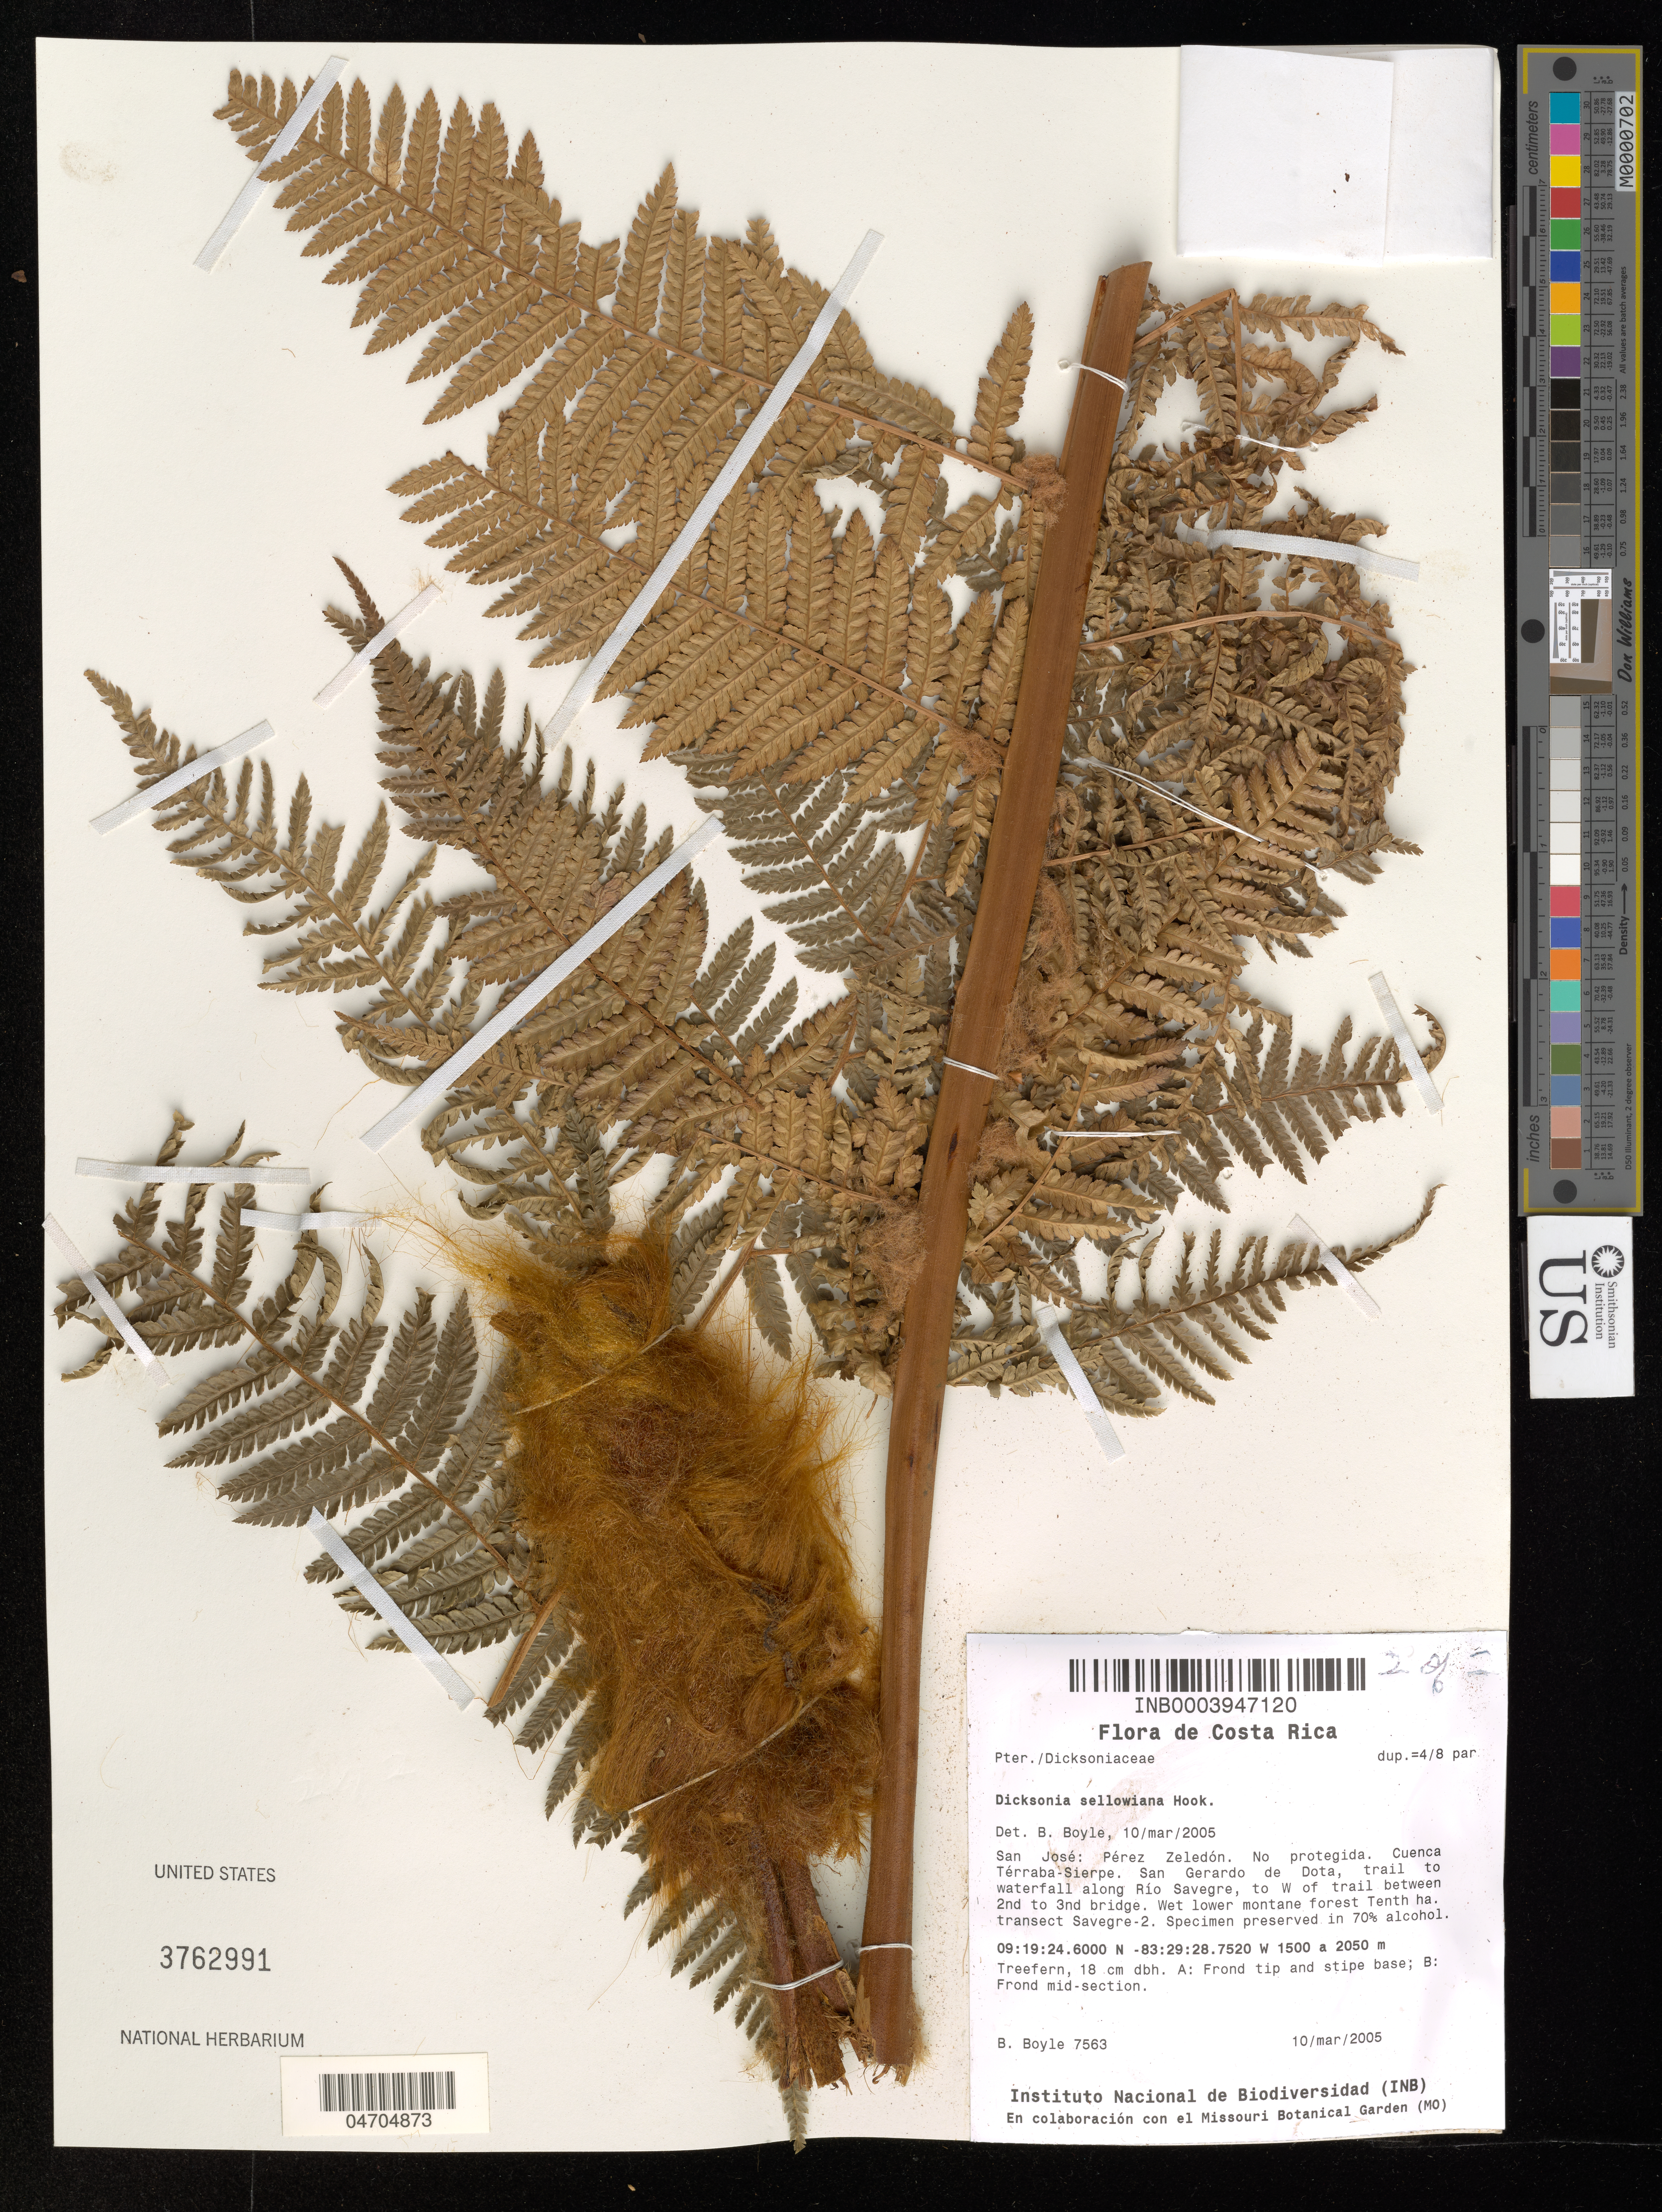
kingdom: Plantae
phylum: Tracheophyta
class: Polypodiopsida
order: Cyatheales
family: Dicksoniaceae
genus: Dicksonia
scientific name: Dicksonia sellowiana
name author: Hook.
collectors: B. Boyle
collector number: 7563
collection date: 2005-03-10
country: Costa Rica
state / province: San José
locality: Pérez Zeledón. No protegida. Cuenca Térraba-Sierpe. San Gerardo de Dota, trail to waterfall along Río Savegre, to W of trail between 2nd to 3nd bridge.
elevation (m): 1500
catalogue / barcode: US 3762991